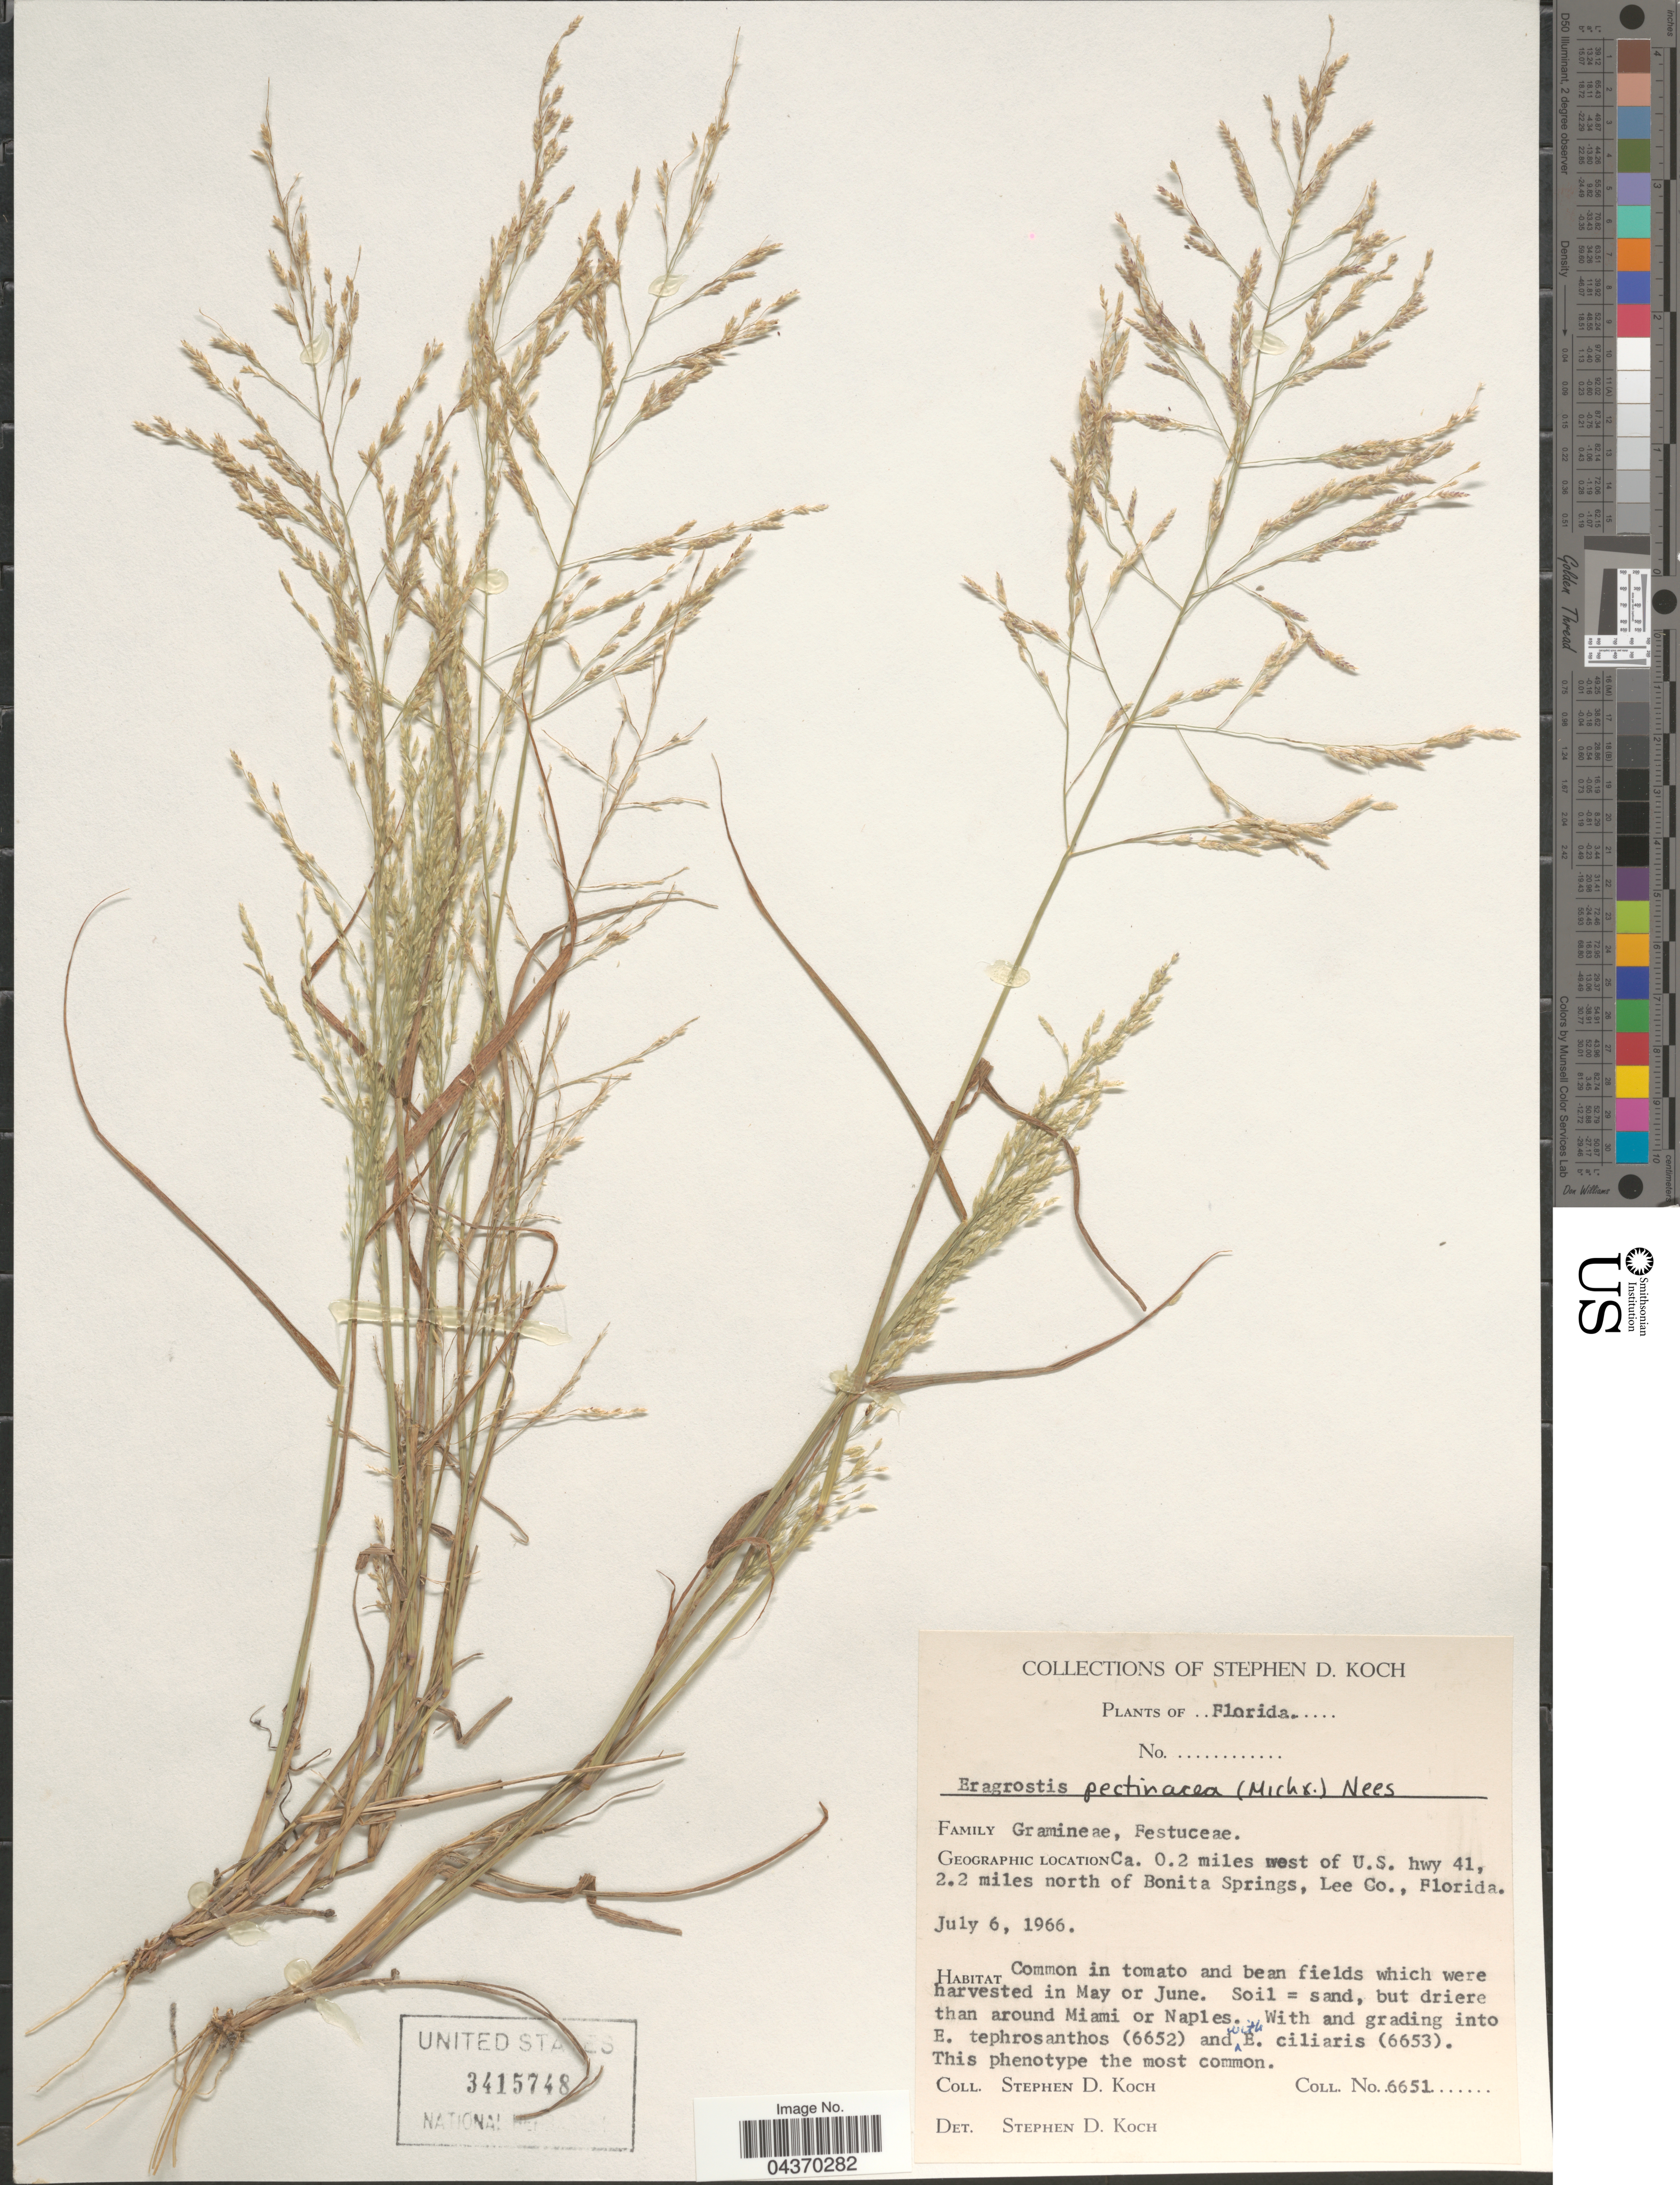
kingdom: Plantae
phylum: Tracheophyta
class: Liliopsida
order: Poales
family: Poaceae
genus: Eragrostis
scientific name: Eragrostis pectinacea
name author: (Michx.) Nees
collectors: S. D. Koch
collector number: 6651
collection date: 1966-07-06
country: United States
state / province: Florida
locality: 0.2 miles west of U.S. hwy 41, 2.2 miles north of Bonita Springs, Lee Co.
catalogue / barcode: US 3415748